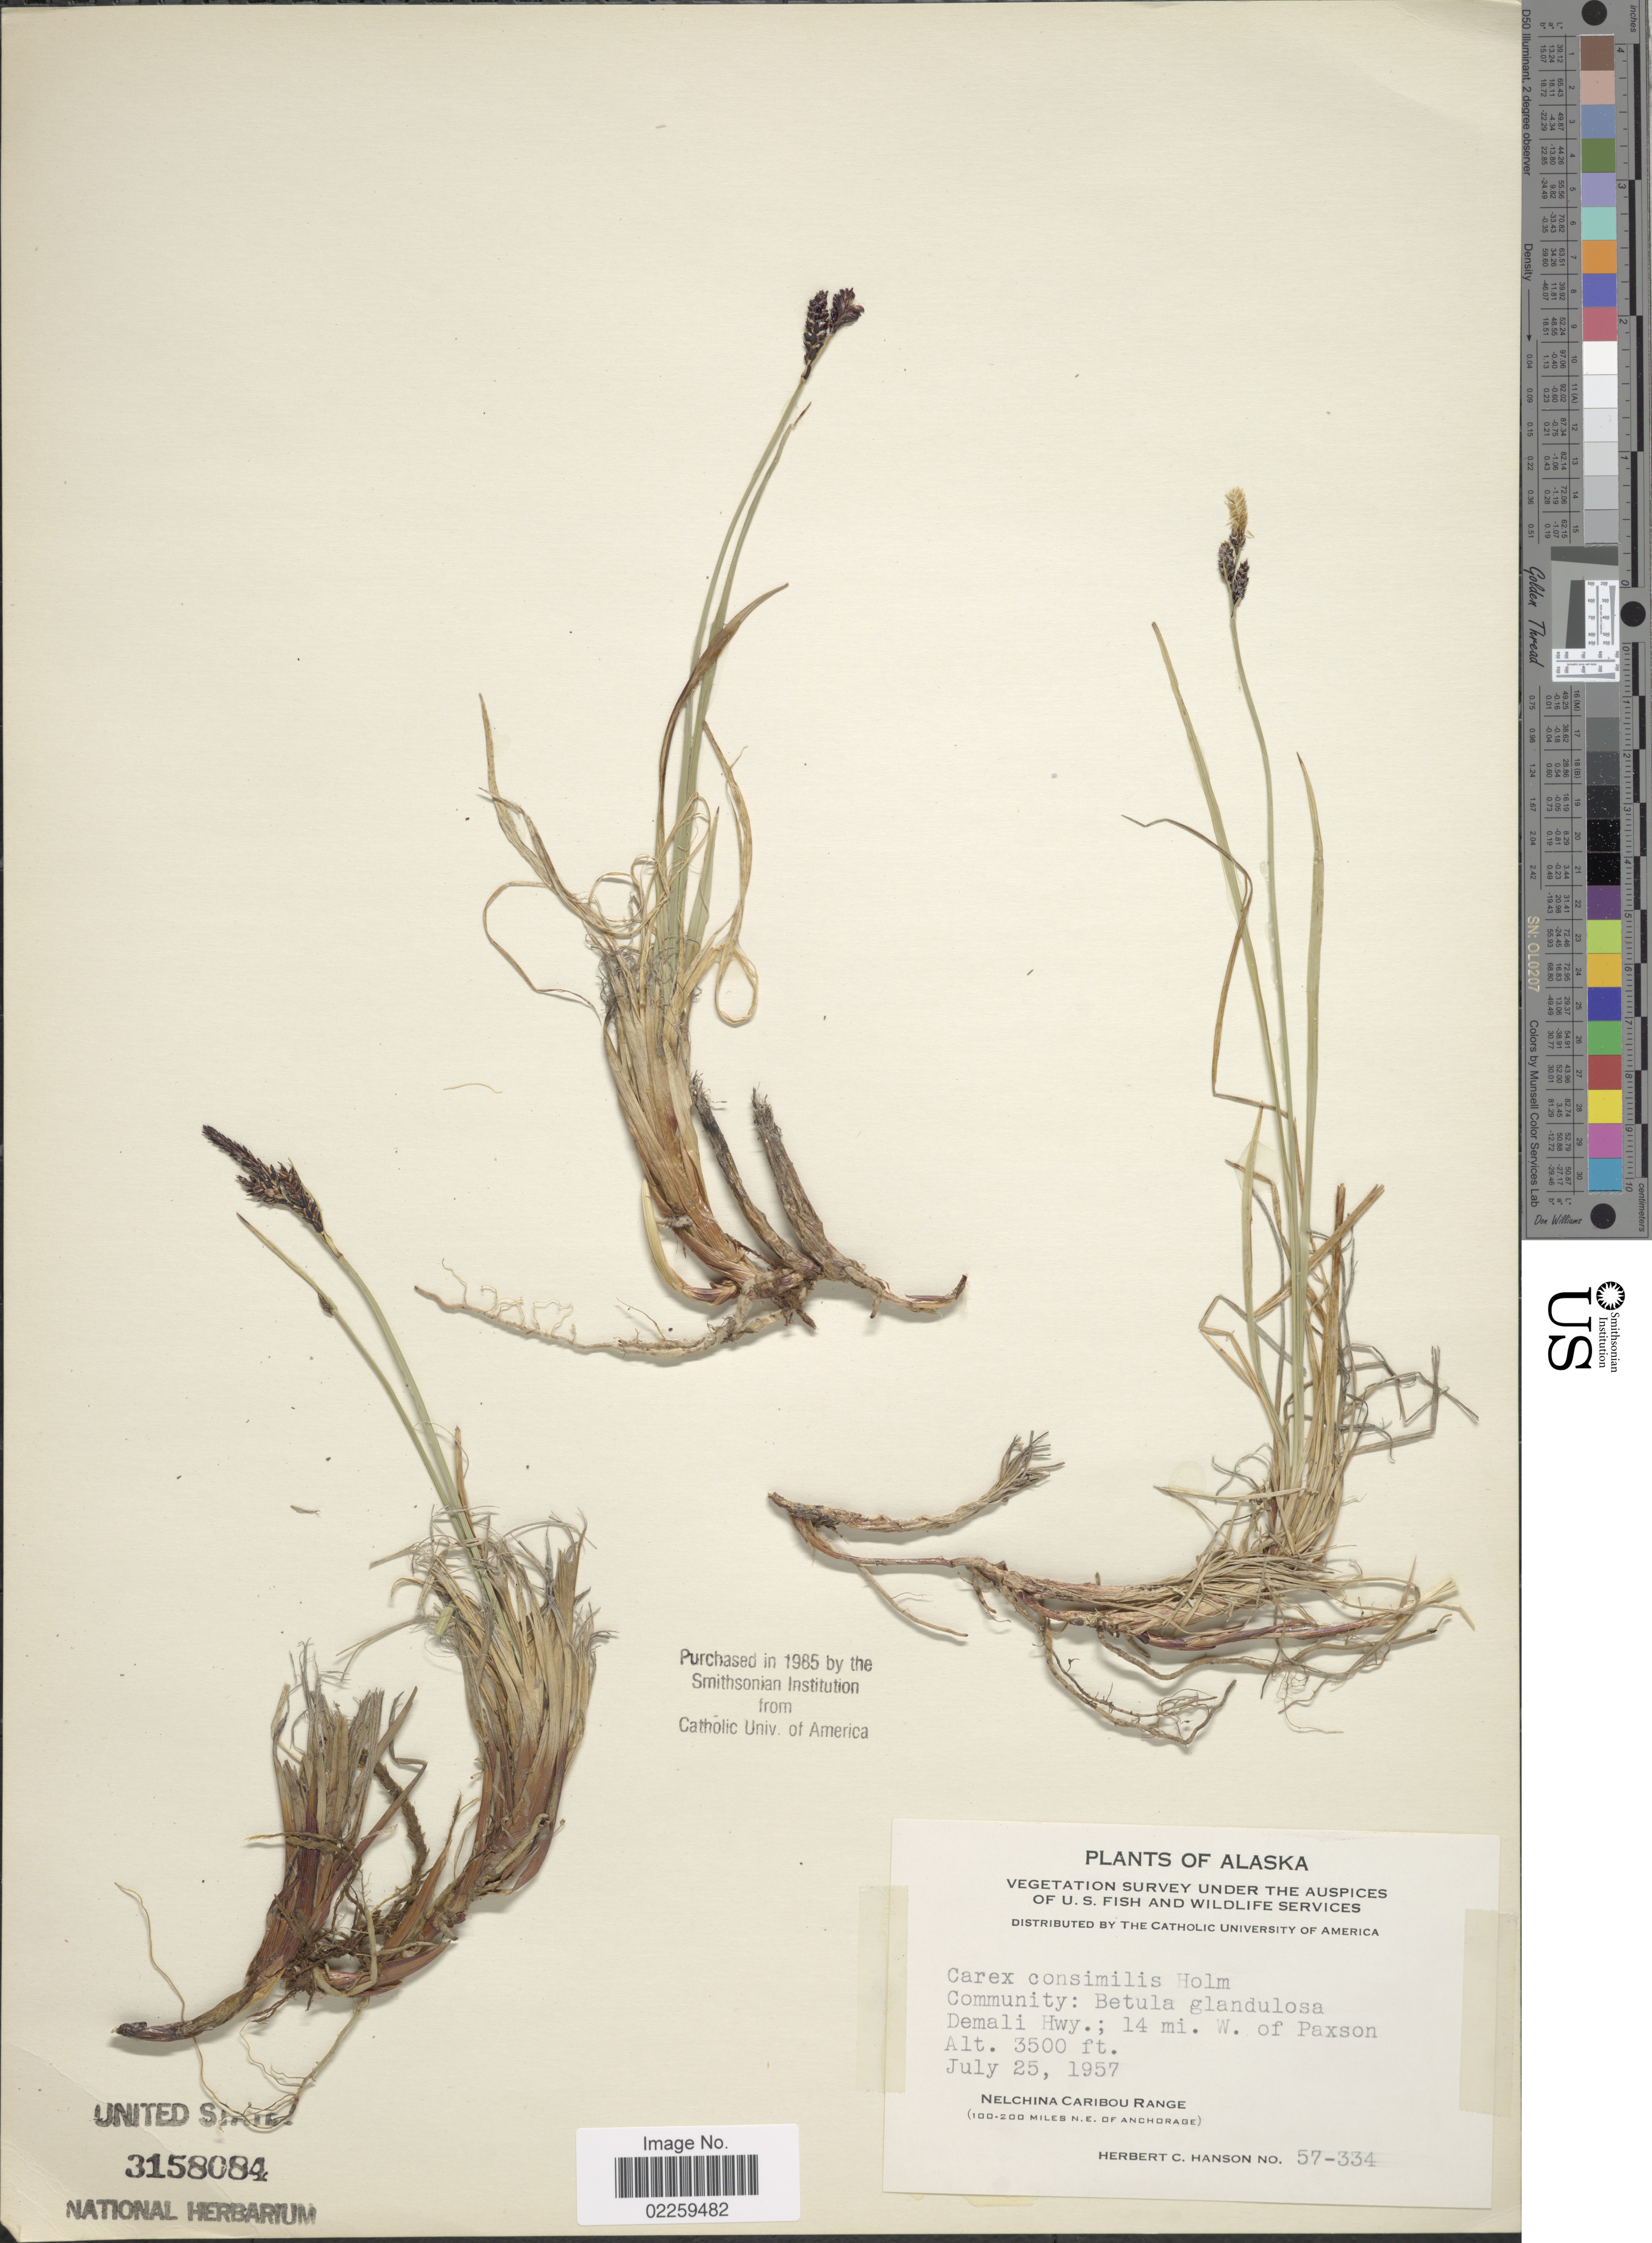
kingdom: Plantae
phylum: Tracheophyta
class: Liliopsida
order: Poales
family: Cyperaceae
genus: Carex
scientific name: Carex bigelowii subsp. lugens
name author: (Holm) T.V. Egorova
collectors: H. Hanson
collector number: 57-334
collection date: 1957-07-25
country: United States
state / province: Alaska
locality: Alaska, Demali Hwy.; 14 mi, W. of Paxson.Nelchina Caribour Range (100-200 miles N.E. of Anchorage).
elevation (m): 1067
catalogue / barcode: US 3158084